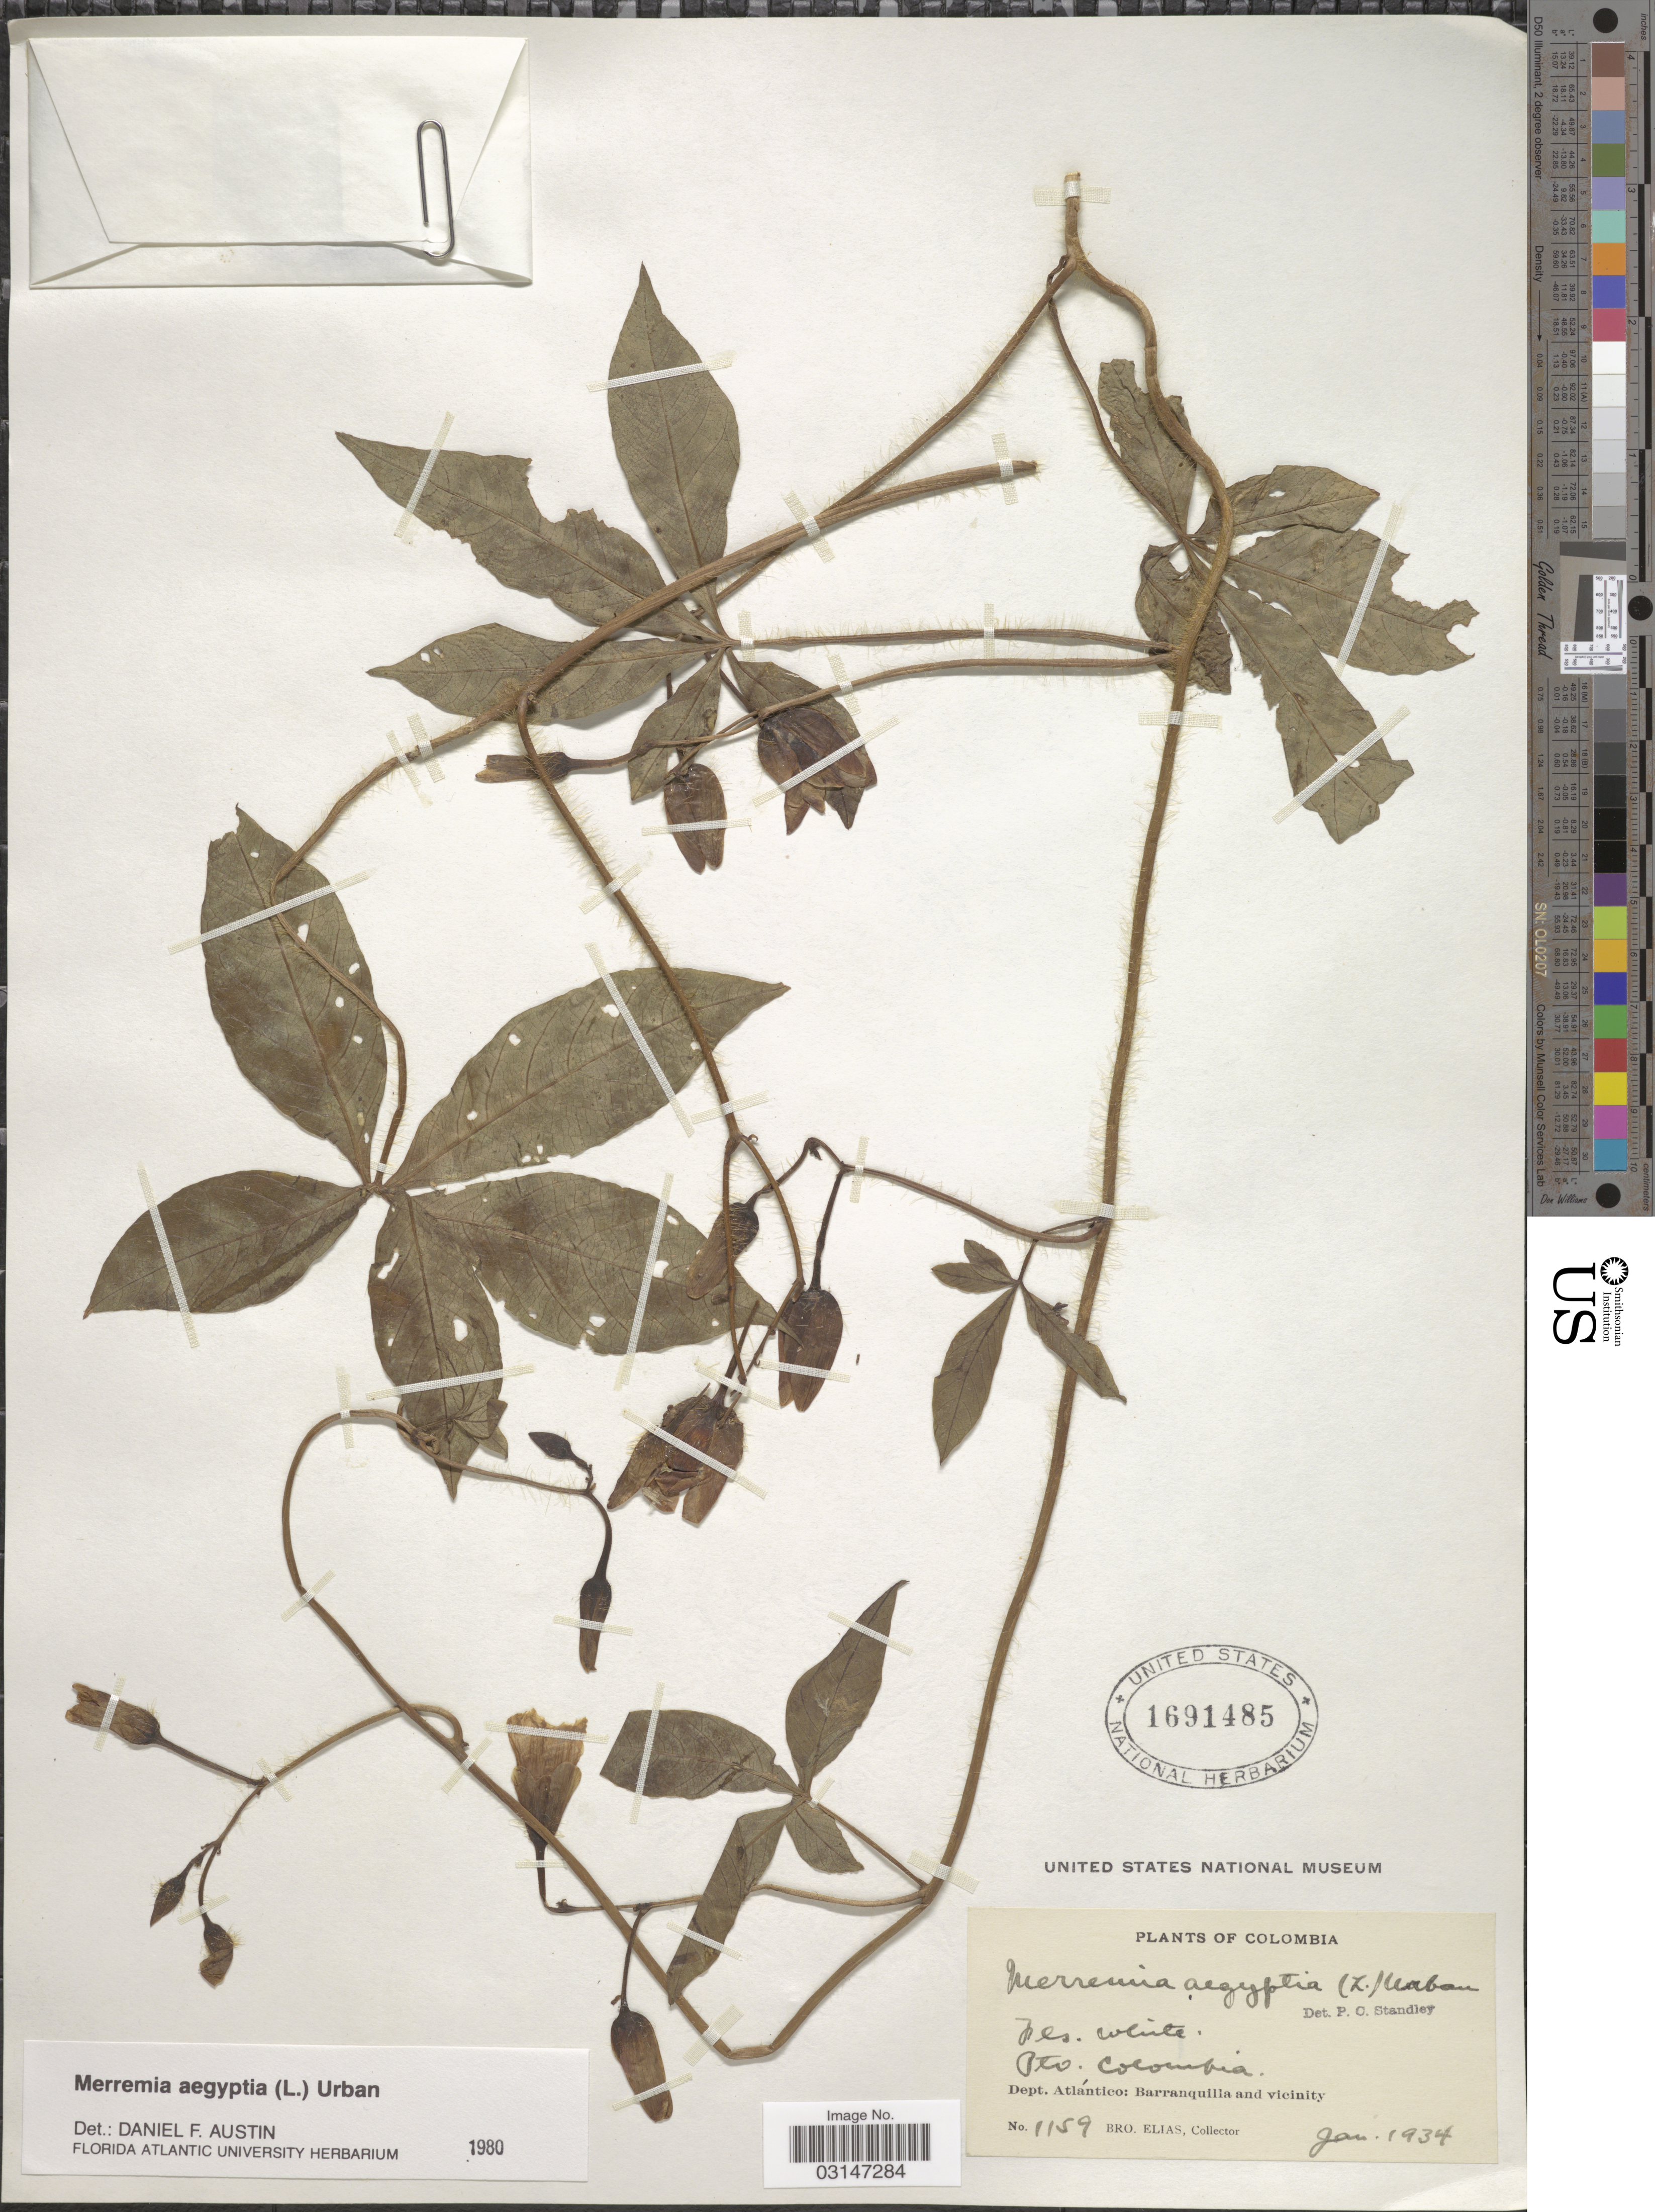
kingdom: Plantae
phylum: Tracheophyta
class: Magnoliopsida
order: Solanales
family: Convolvulaceae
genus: Distimake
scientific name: Distimake aegyptius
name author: (L.) A. R. Simões & Staples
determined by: Strong, Mark T., (BOT), Smithsonian Institution - National Museum of Natural History (UNITED STATES)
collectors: Bro. Elias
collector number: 1159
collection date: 1934-01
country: Colombia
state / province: Atlántico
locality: Pto. Colombia, Dept. Atlántico: Barranquilla and vicinity.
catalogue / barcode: US 1691485